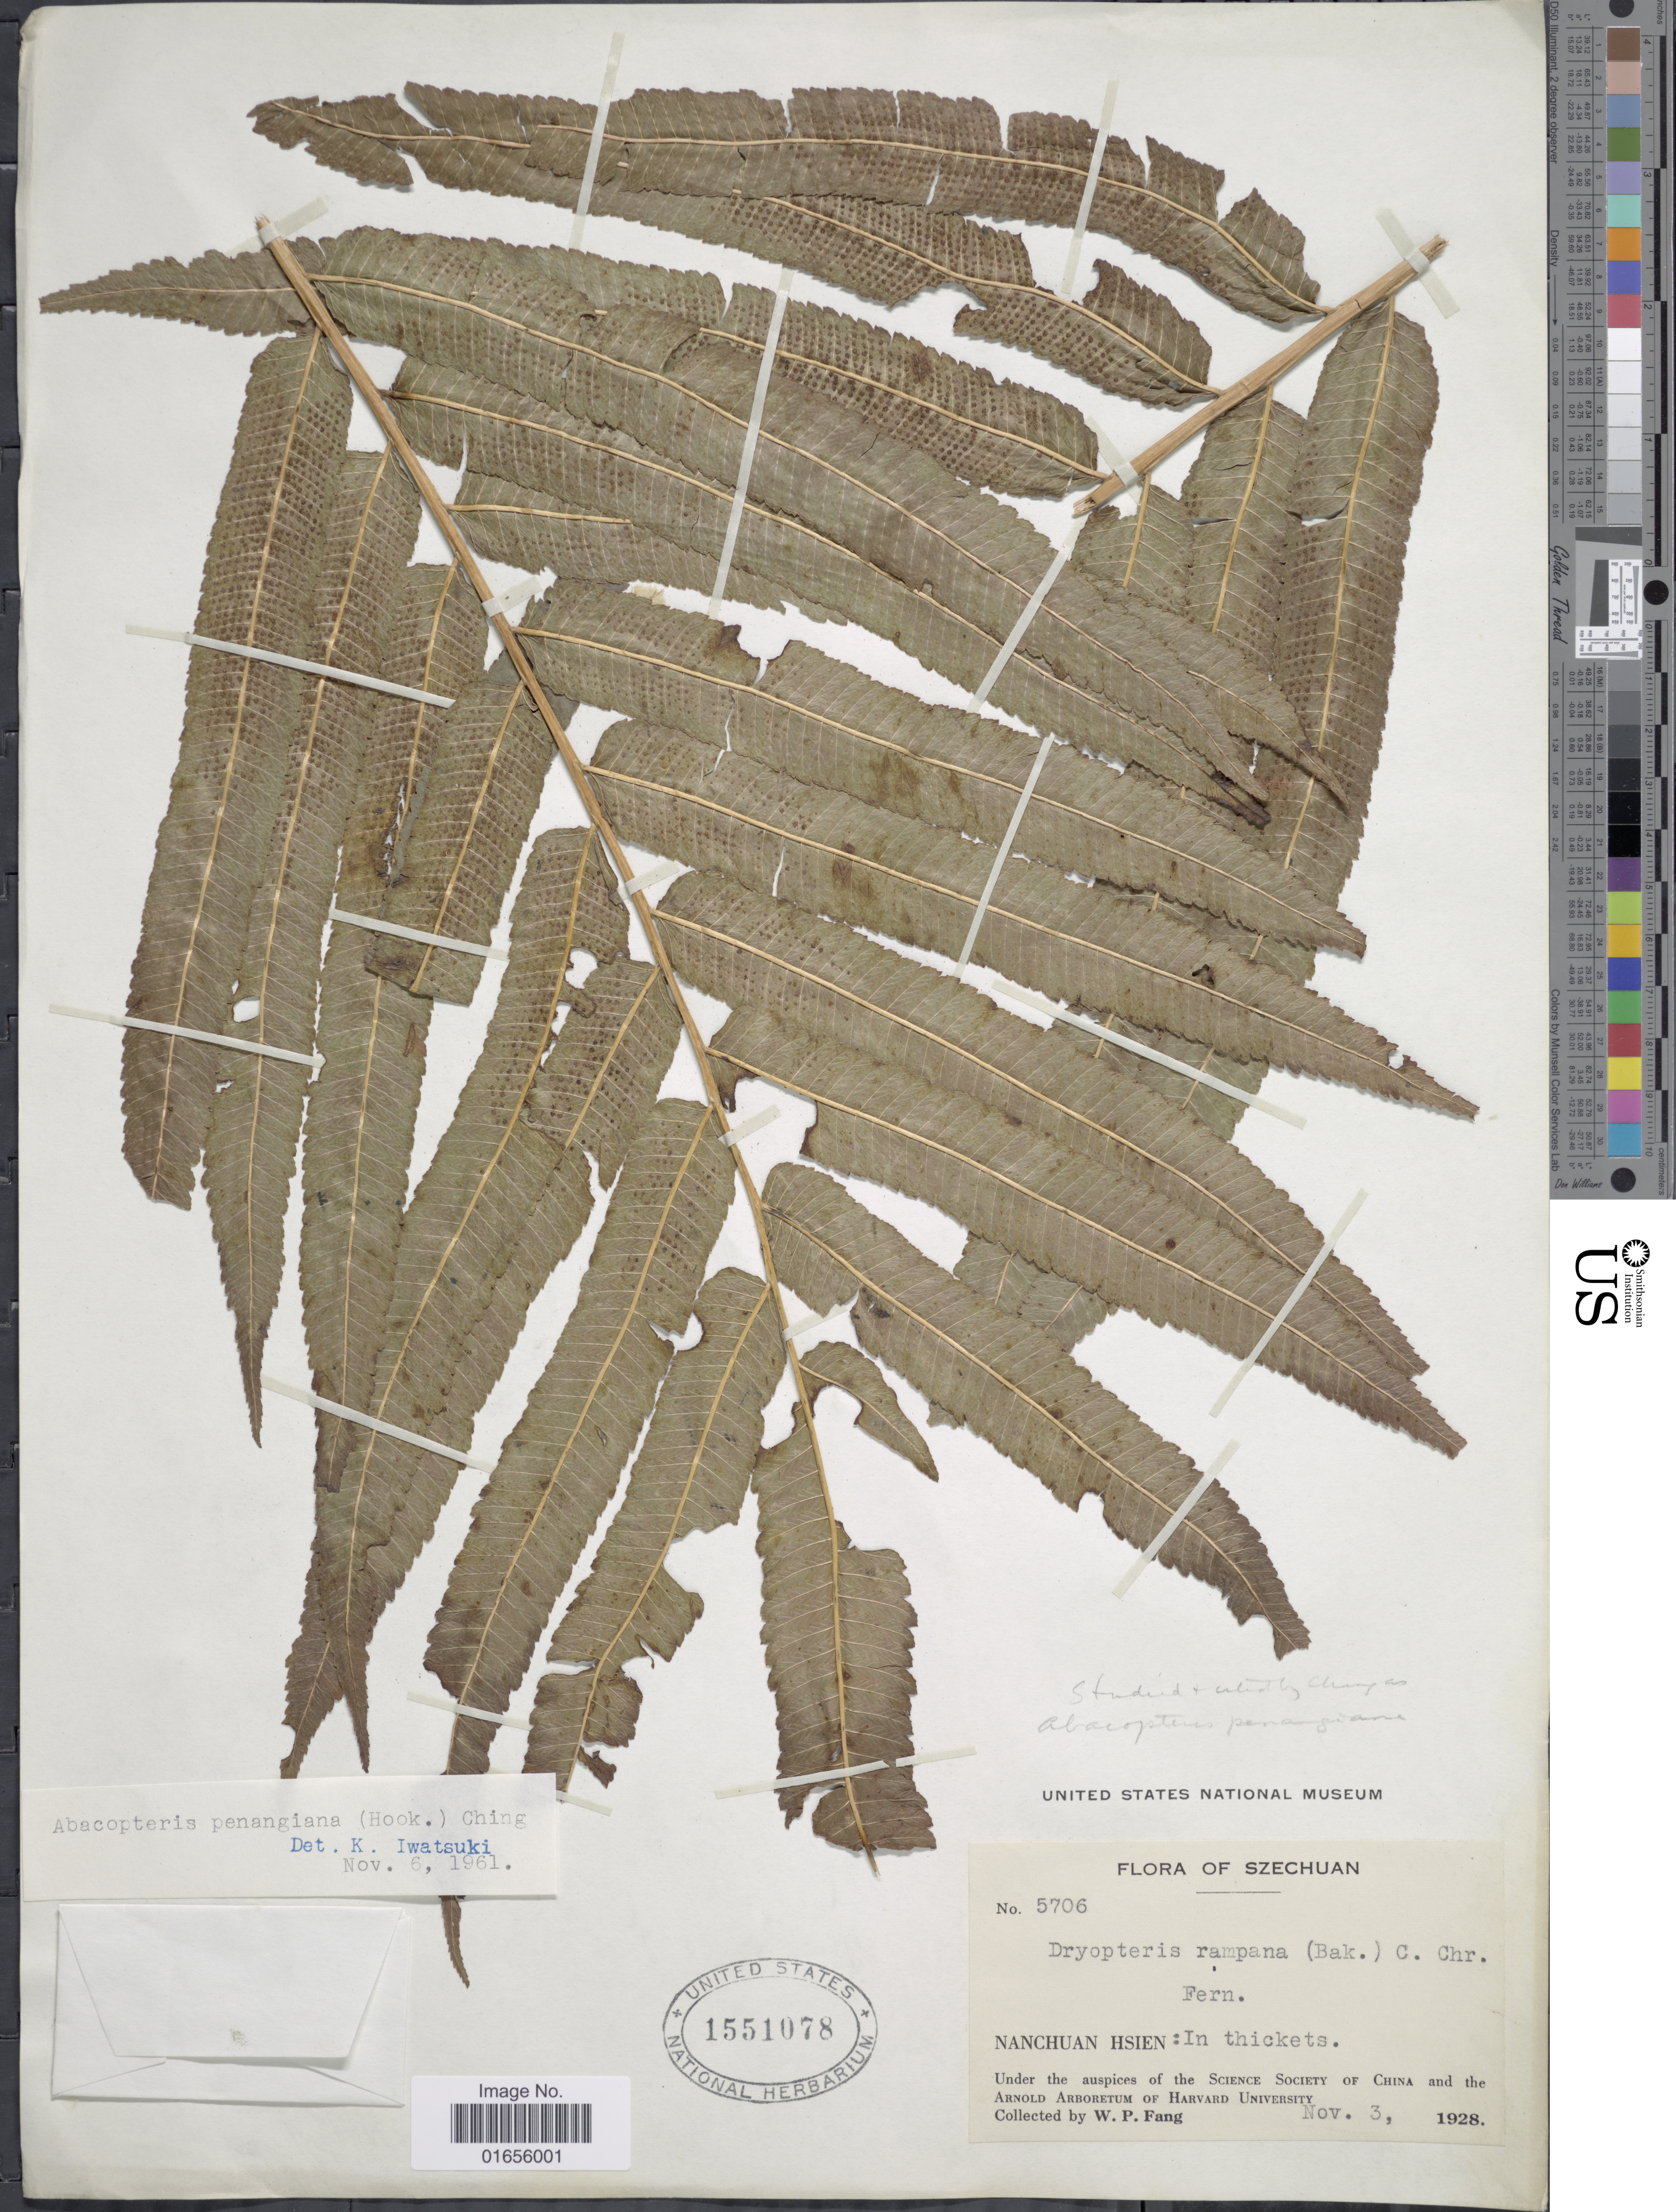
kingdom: Plantae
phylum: Tracheophyta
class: Polypodiopsida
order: Polypodiales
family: Thelypteridaceae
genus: Pronephrium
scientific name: Pronephrium penangiana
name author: (Hook.) Holttum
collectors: W. P. Fang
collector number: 5706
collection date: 1928-11-03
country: China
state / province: Sichuan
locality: Szechuan, Nanchuan Hsien: in thickets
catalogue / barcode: US 1551078